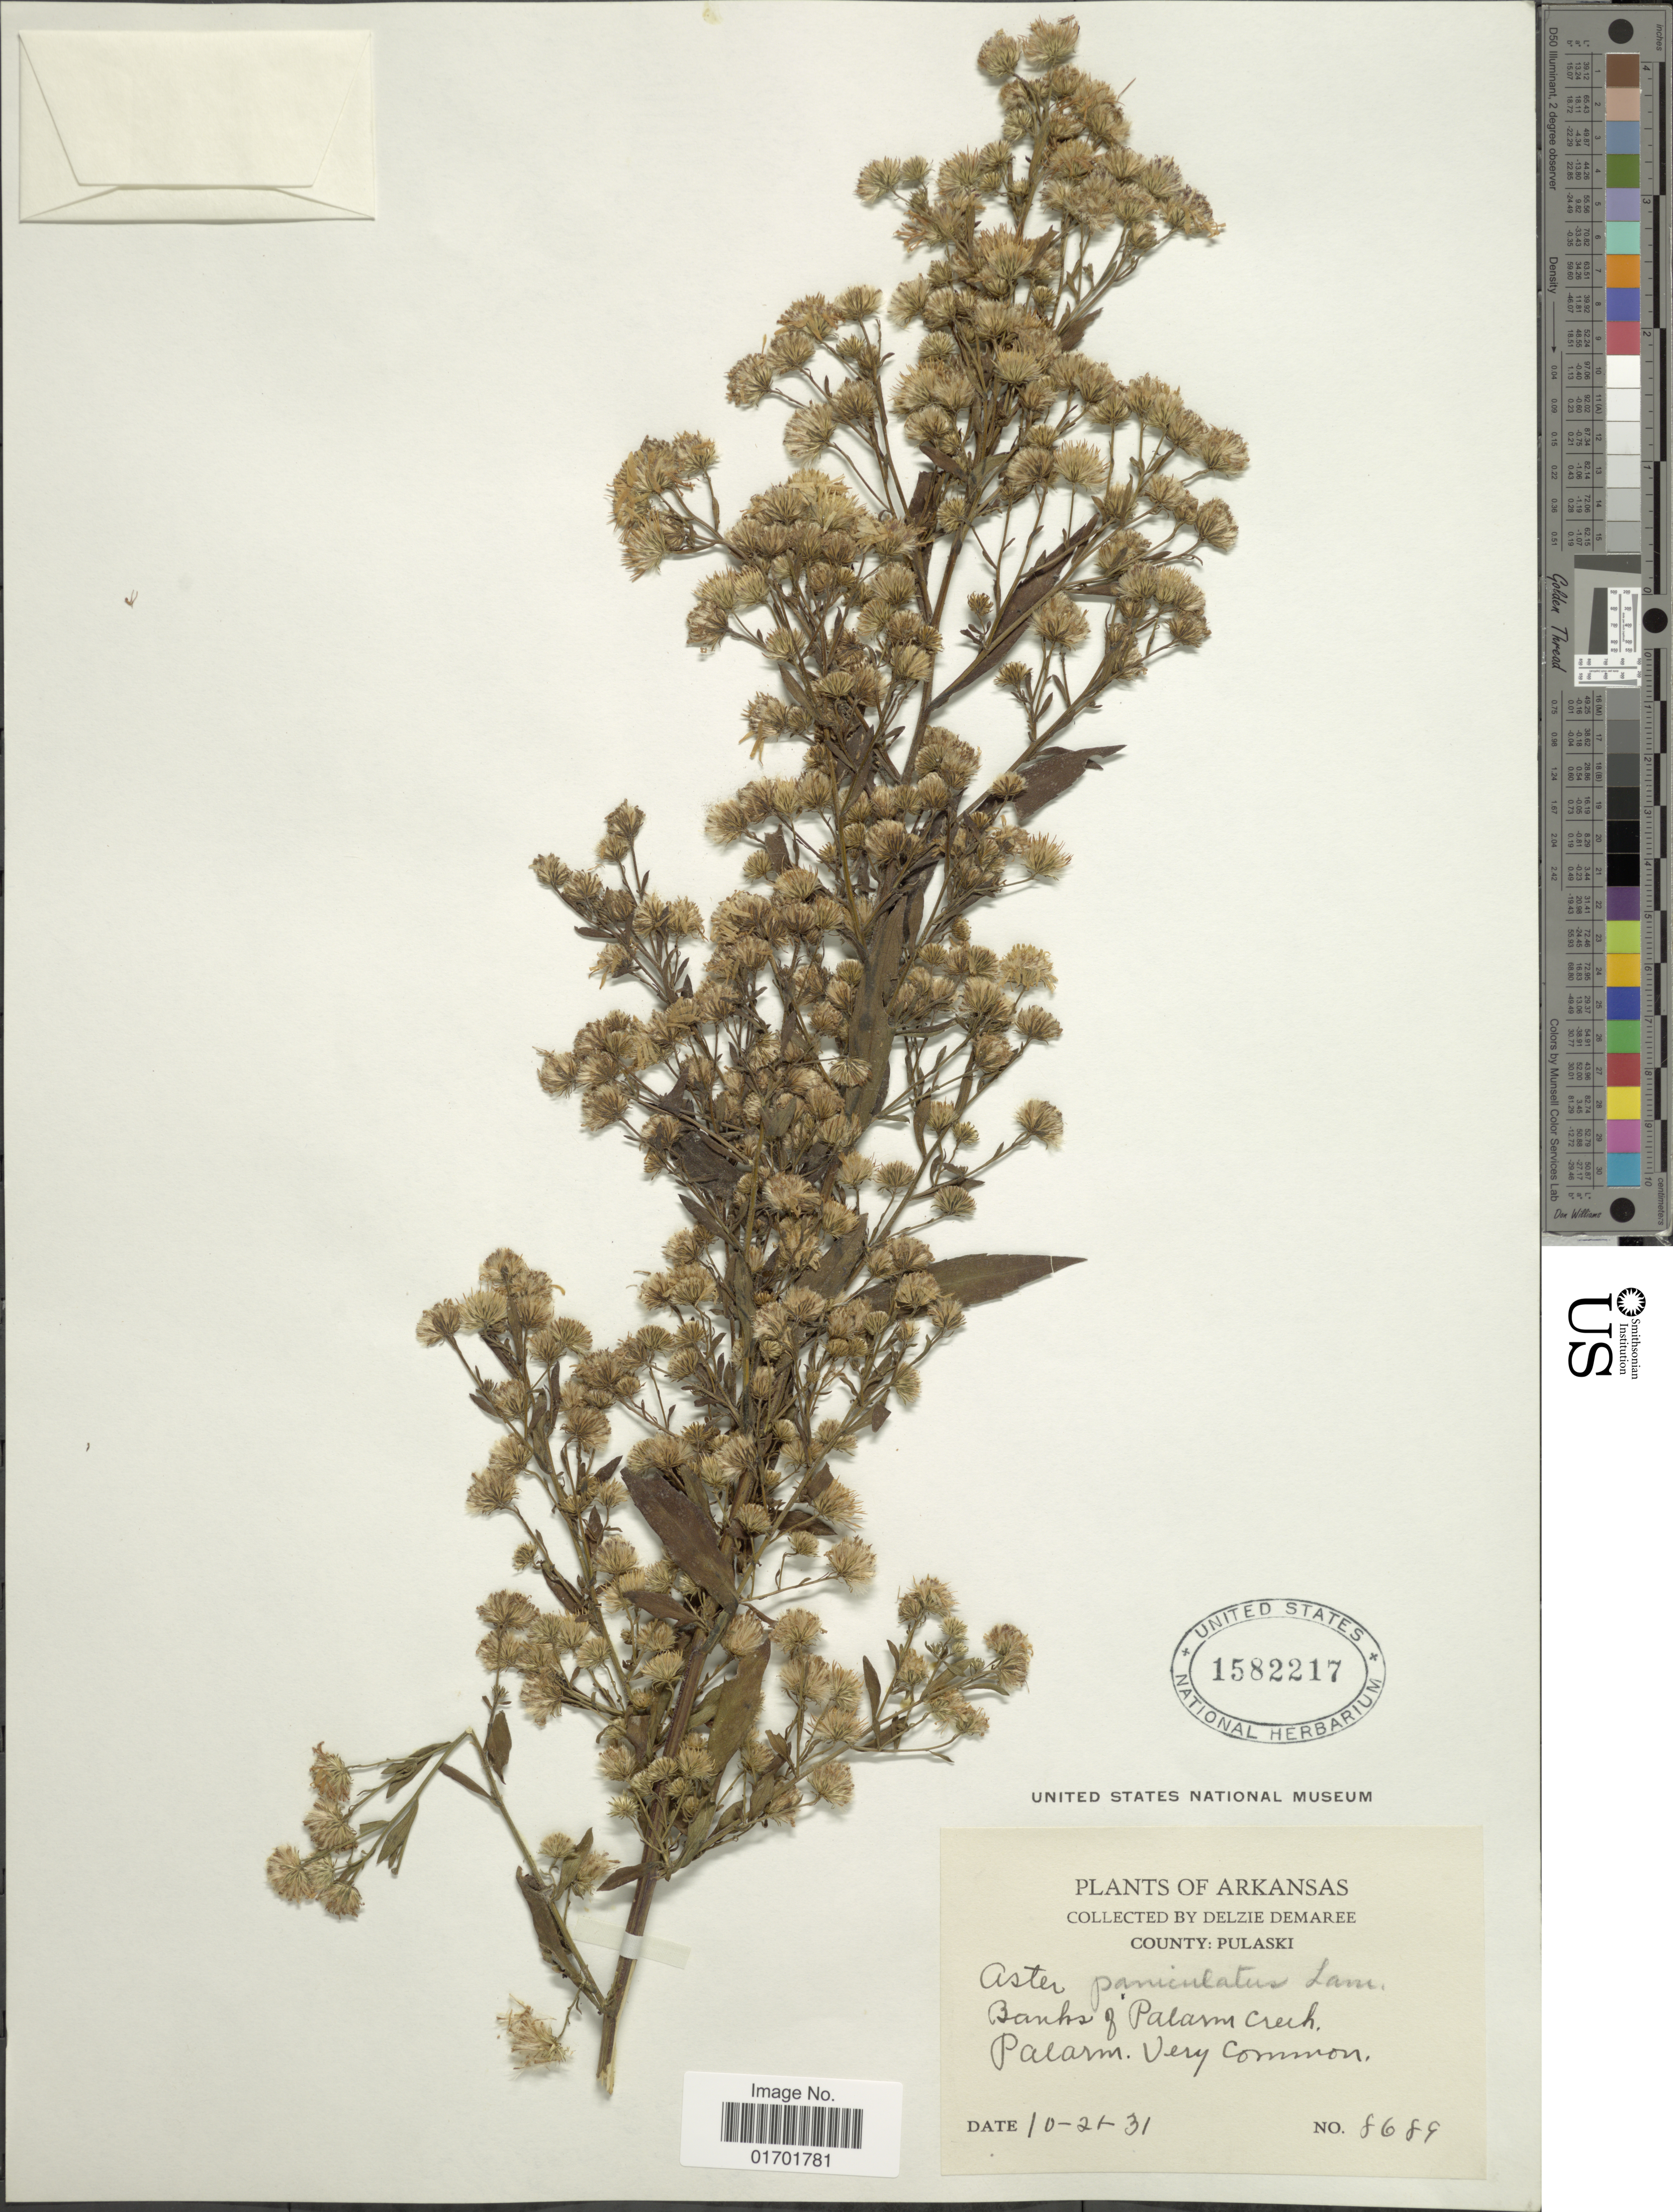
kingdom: Plantae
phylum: Tracheophyta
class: Magnoliopsida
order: Asterales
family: Asteraceae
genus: Symphyotrichum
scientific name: Symphyotrichum lanceolatum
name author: (Willd.) G.L. Nesom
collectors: D. Demaree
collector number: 7689*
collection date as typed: Transcribed d/m/y: 21/10/31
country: United States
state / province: Arkansas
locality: Banks of Palm creek, Palarm.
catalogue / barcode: US 1582217